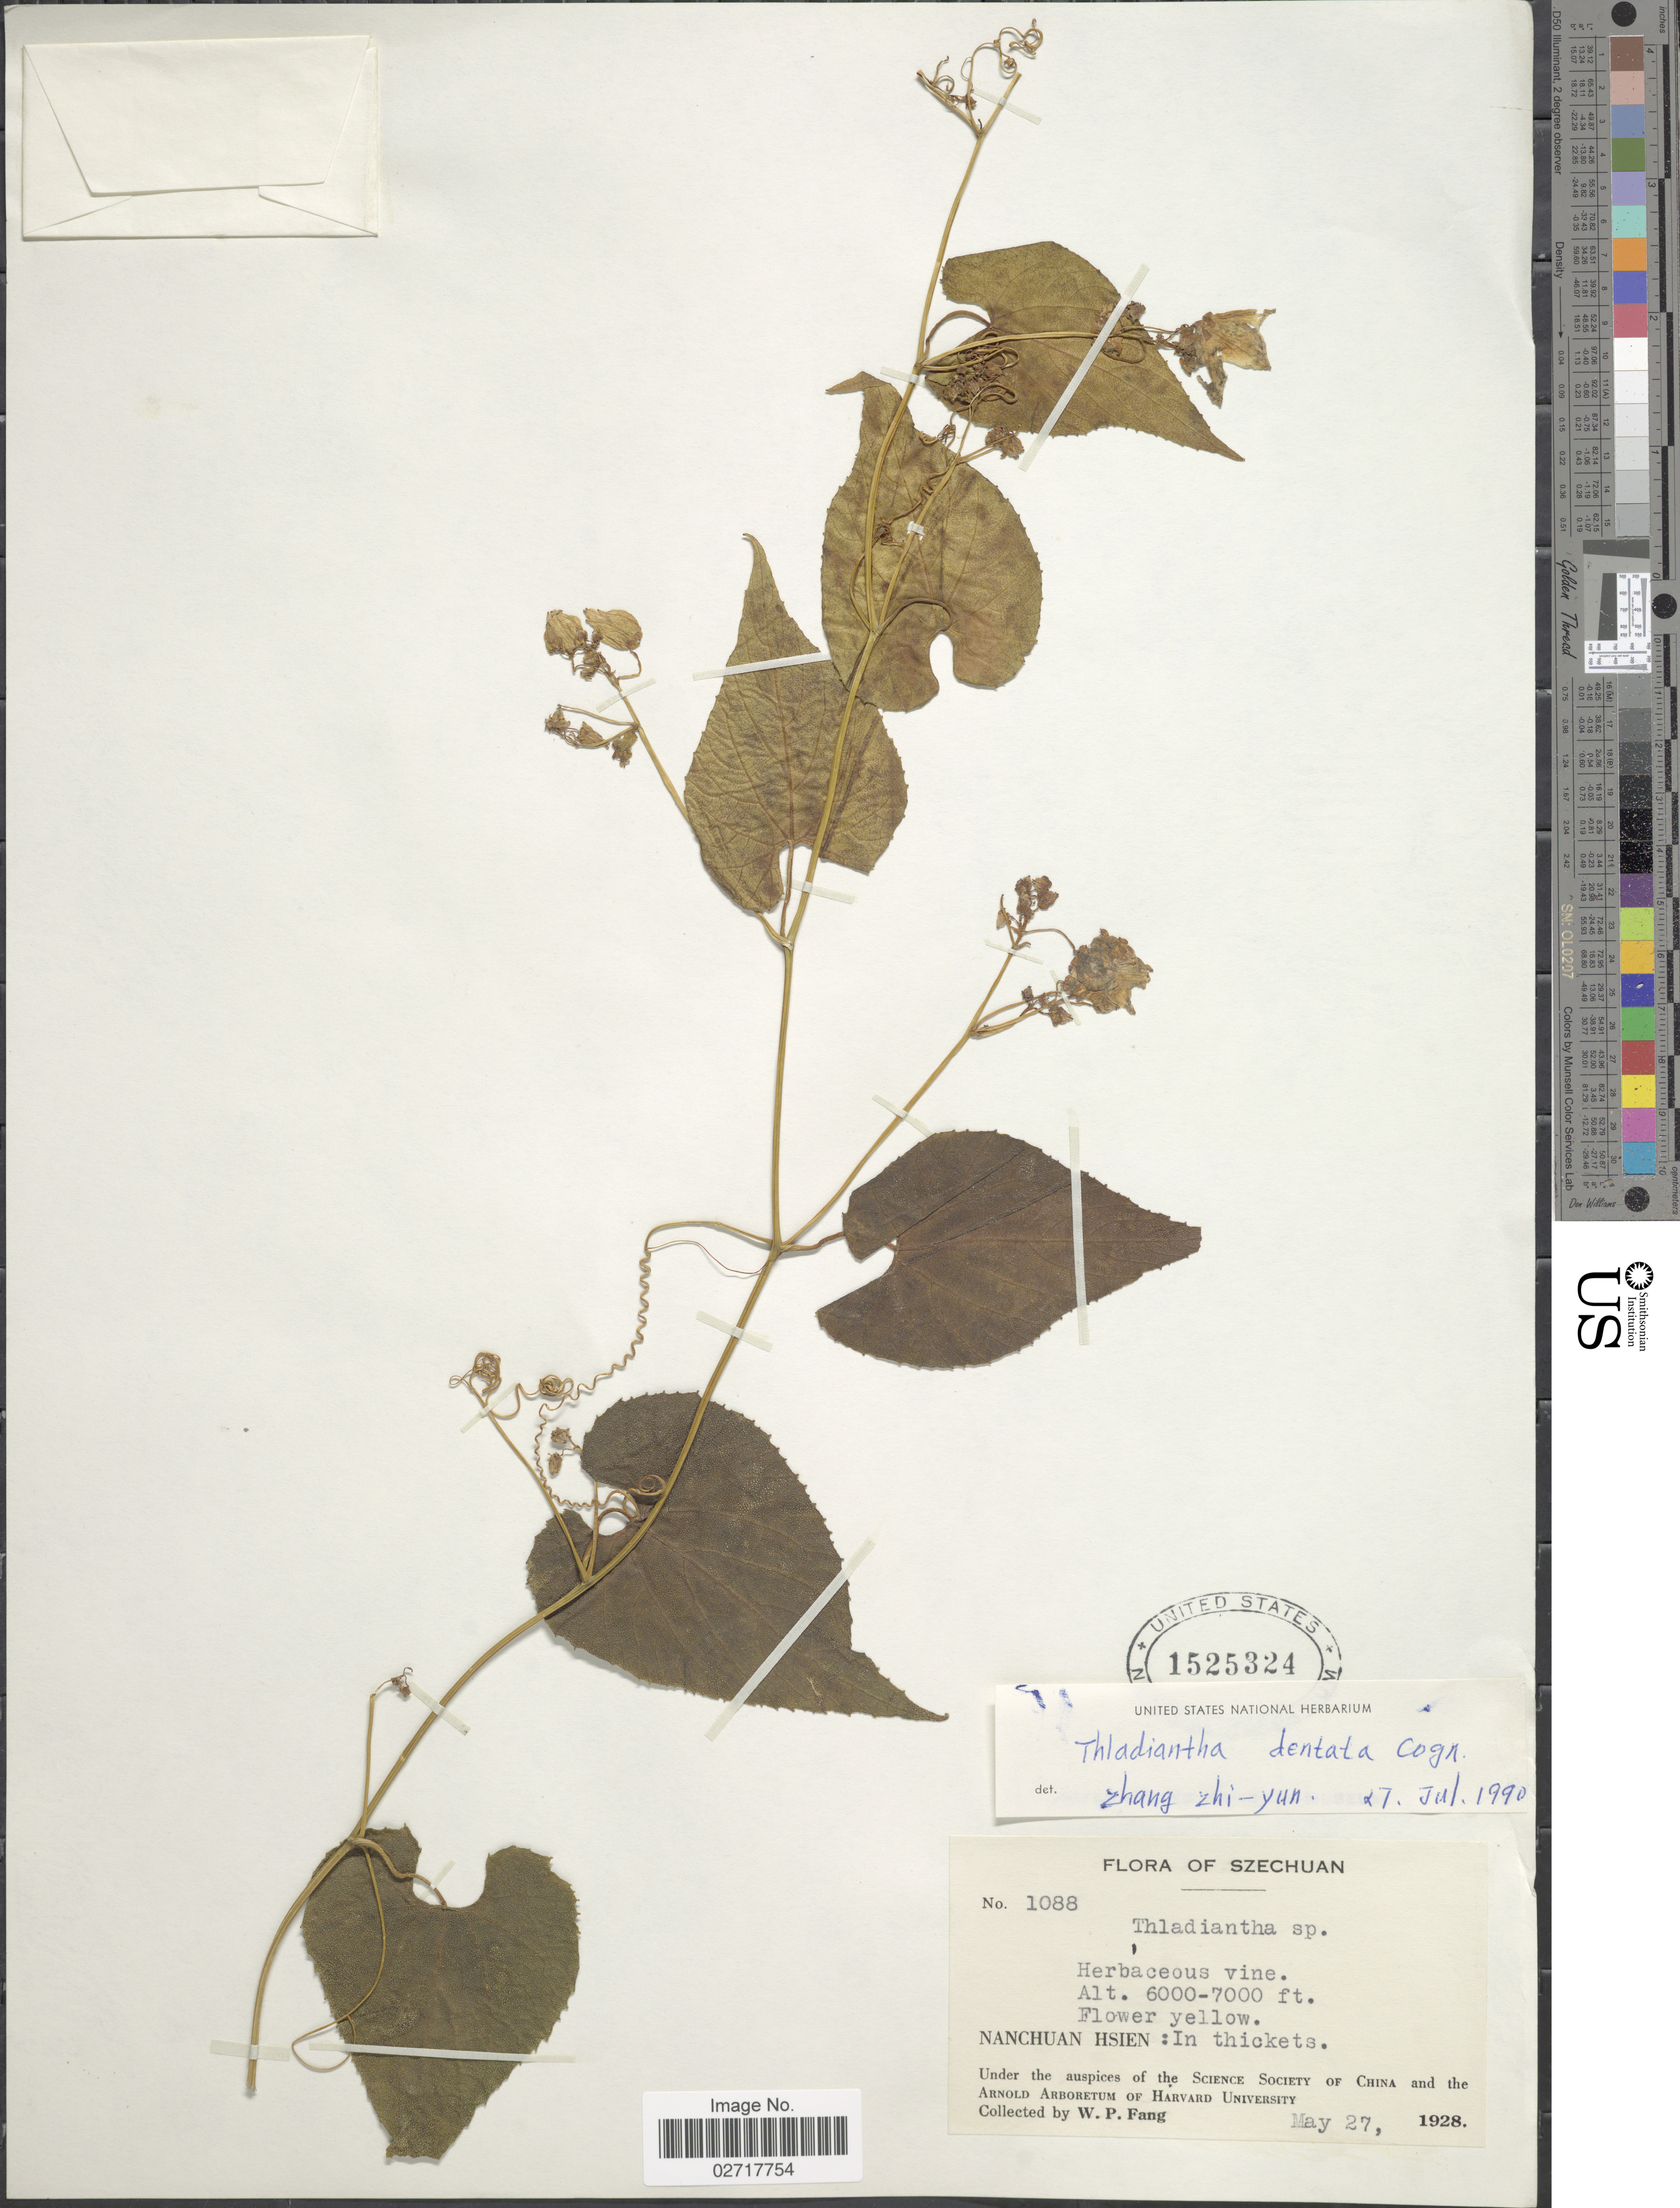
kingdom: Plantae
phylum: Tracheophyta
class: Magnoliopsida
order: Cucurbitales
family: Cucurbitaceae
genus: Thladiantha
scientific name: Thladiantha dentata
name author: Cogn. in Engl.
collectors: W. P. Fang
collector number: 1088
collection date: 1928-05-27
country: China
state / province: Sichuan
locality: Szechuan, Nanchuan Hsien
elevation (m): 1829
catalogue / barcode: US 1525324